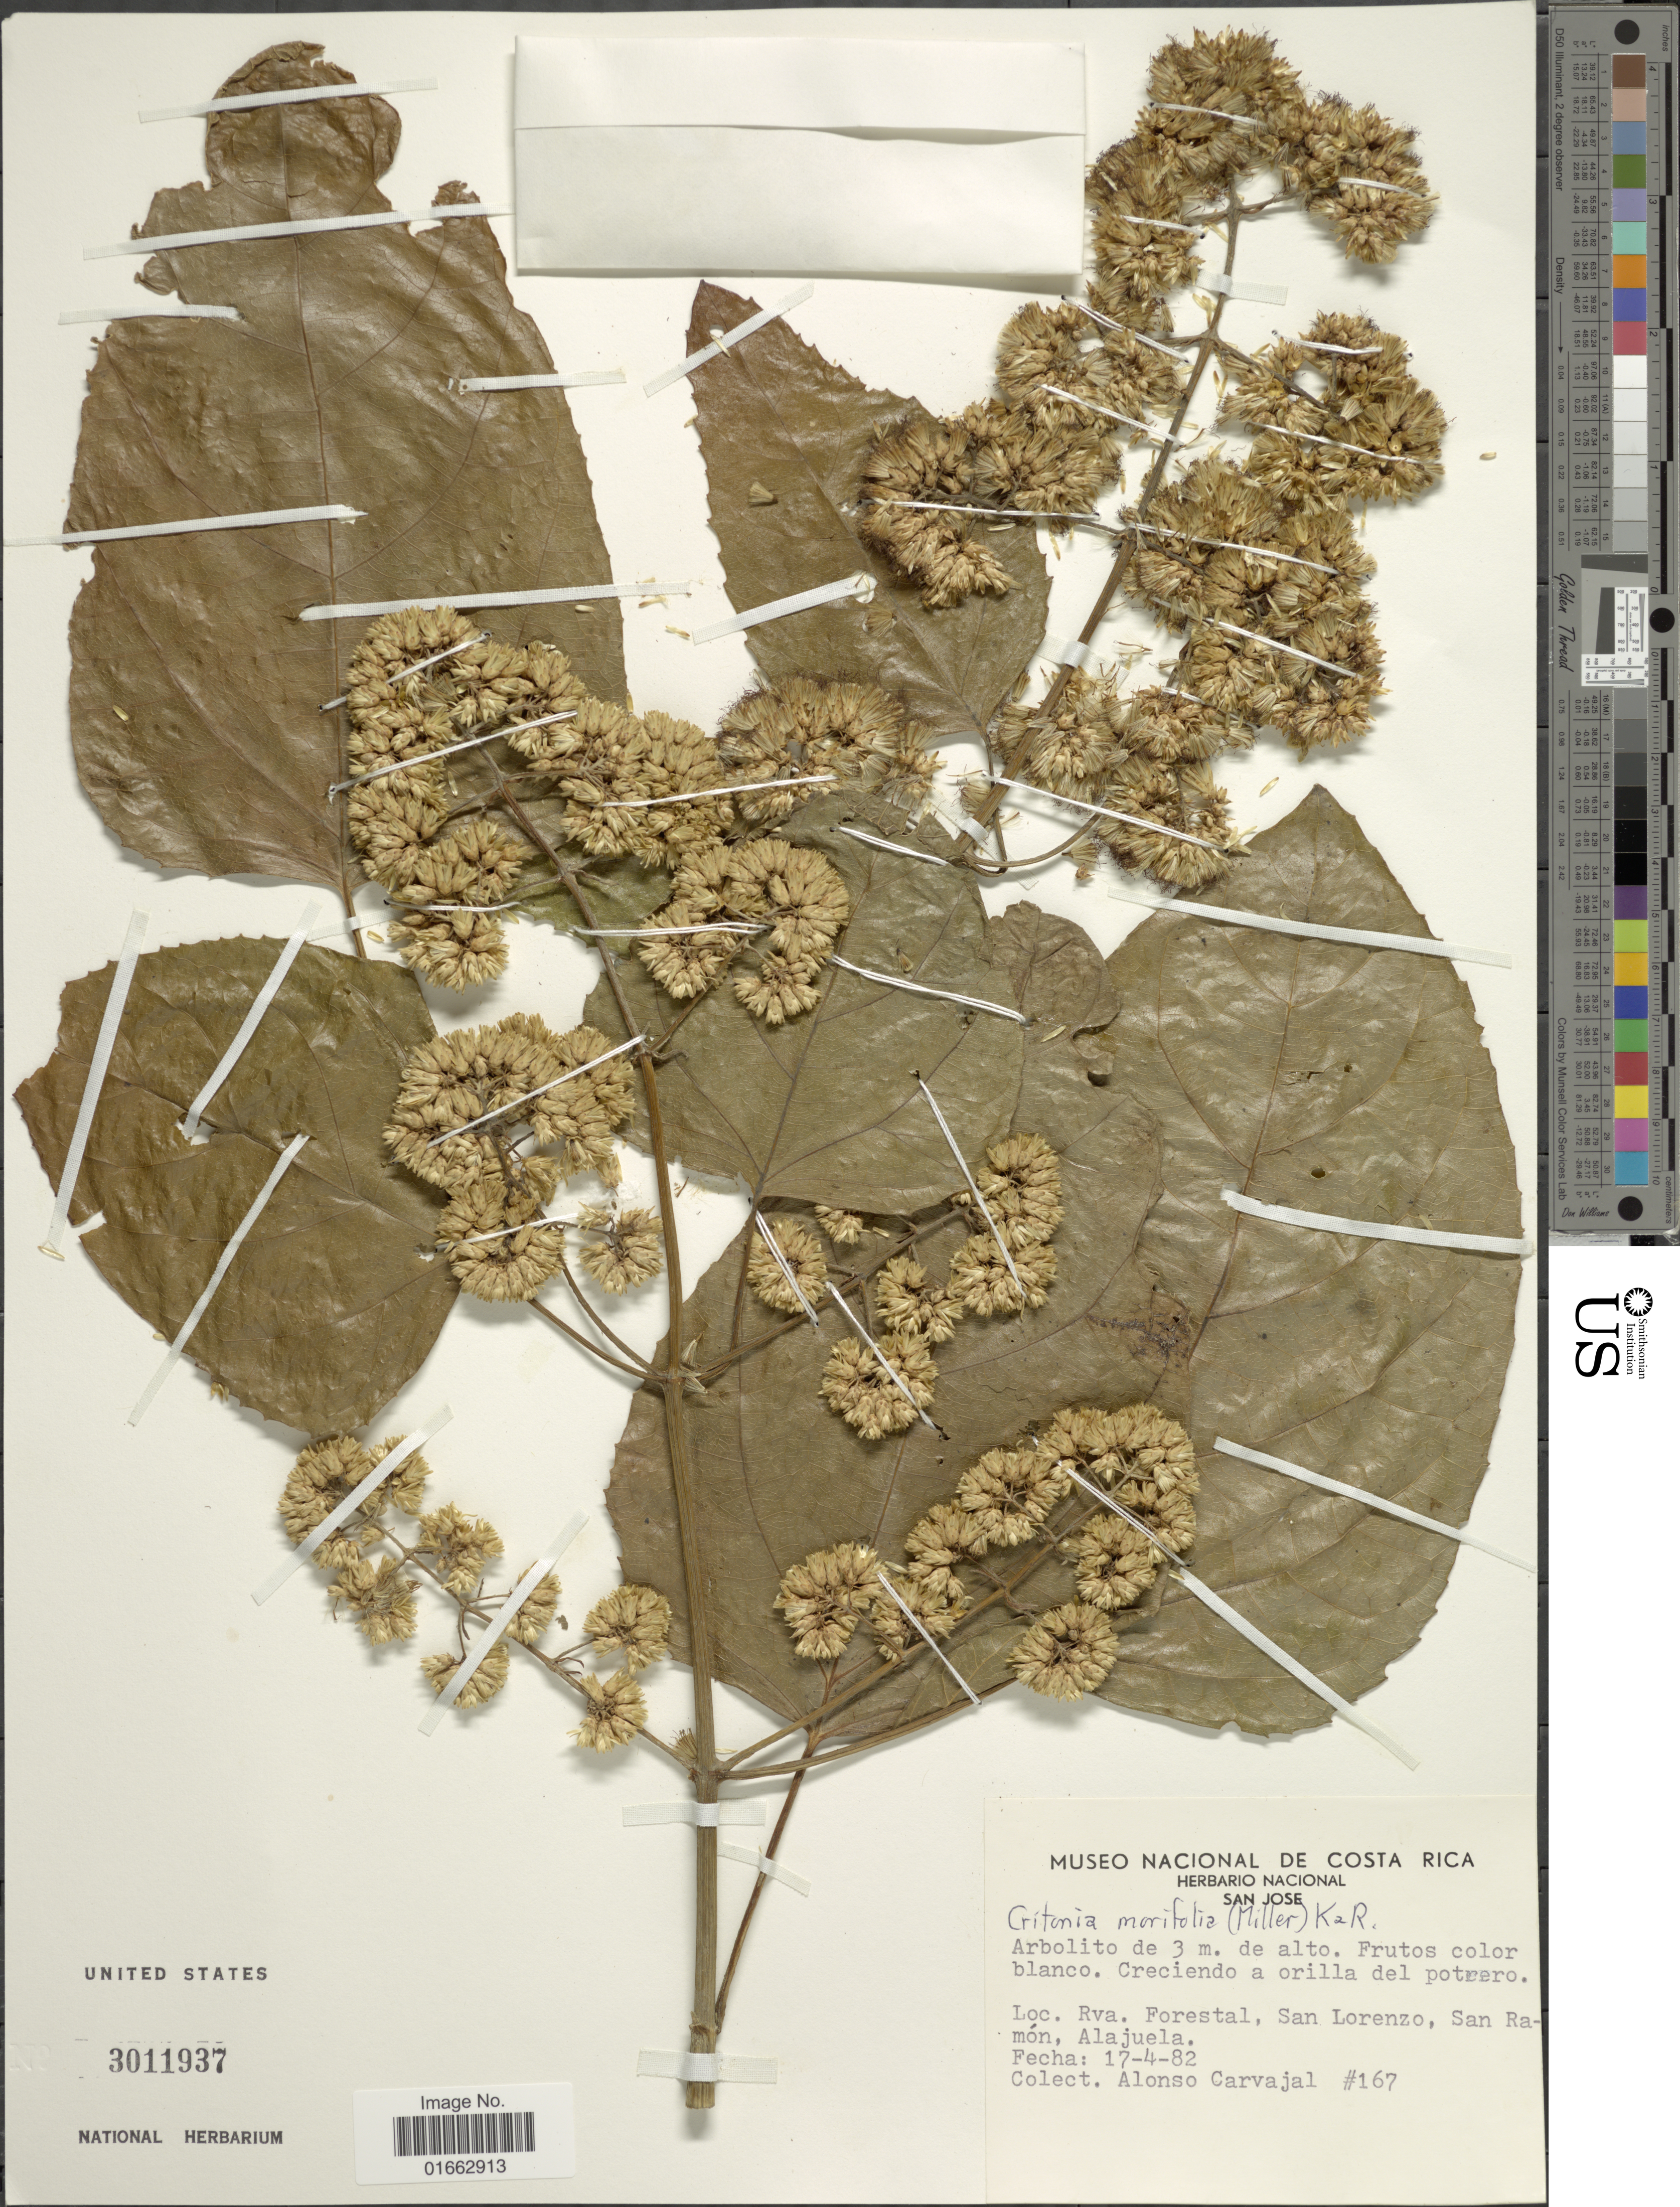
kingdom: Plantae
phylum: Tracheophyta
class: Magnoliopsida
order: Asterales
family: Asteraceae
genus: Critonia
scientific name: Critonia morifolia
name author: (Mill.) R.M. King & H. Rob.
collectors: A. Carvajal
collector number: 167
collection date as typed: Transcribed d/m/y: 17/4/82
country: Costa Rica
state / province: San José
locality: Rva. Forestal, San Lorenzo, San Ramón, Alajuela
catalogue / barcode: US 3011937